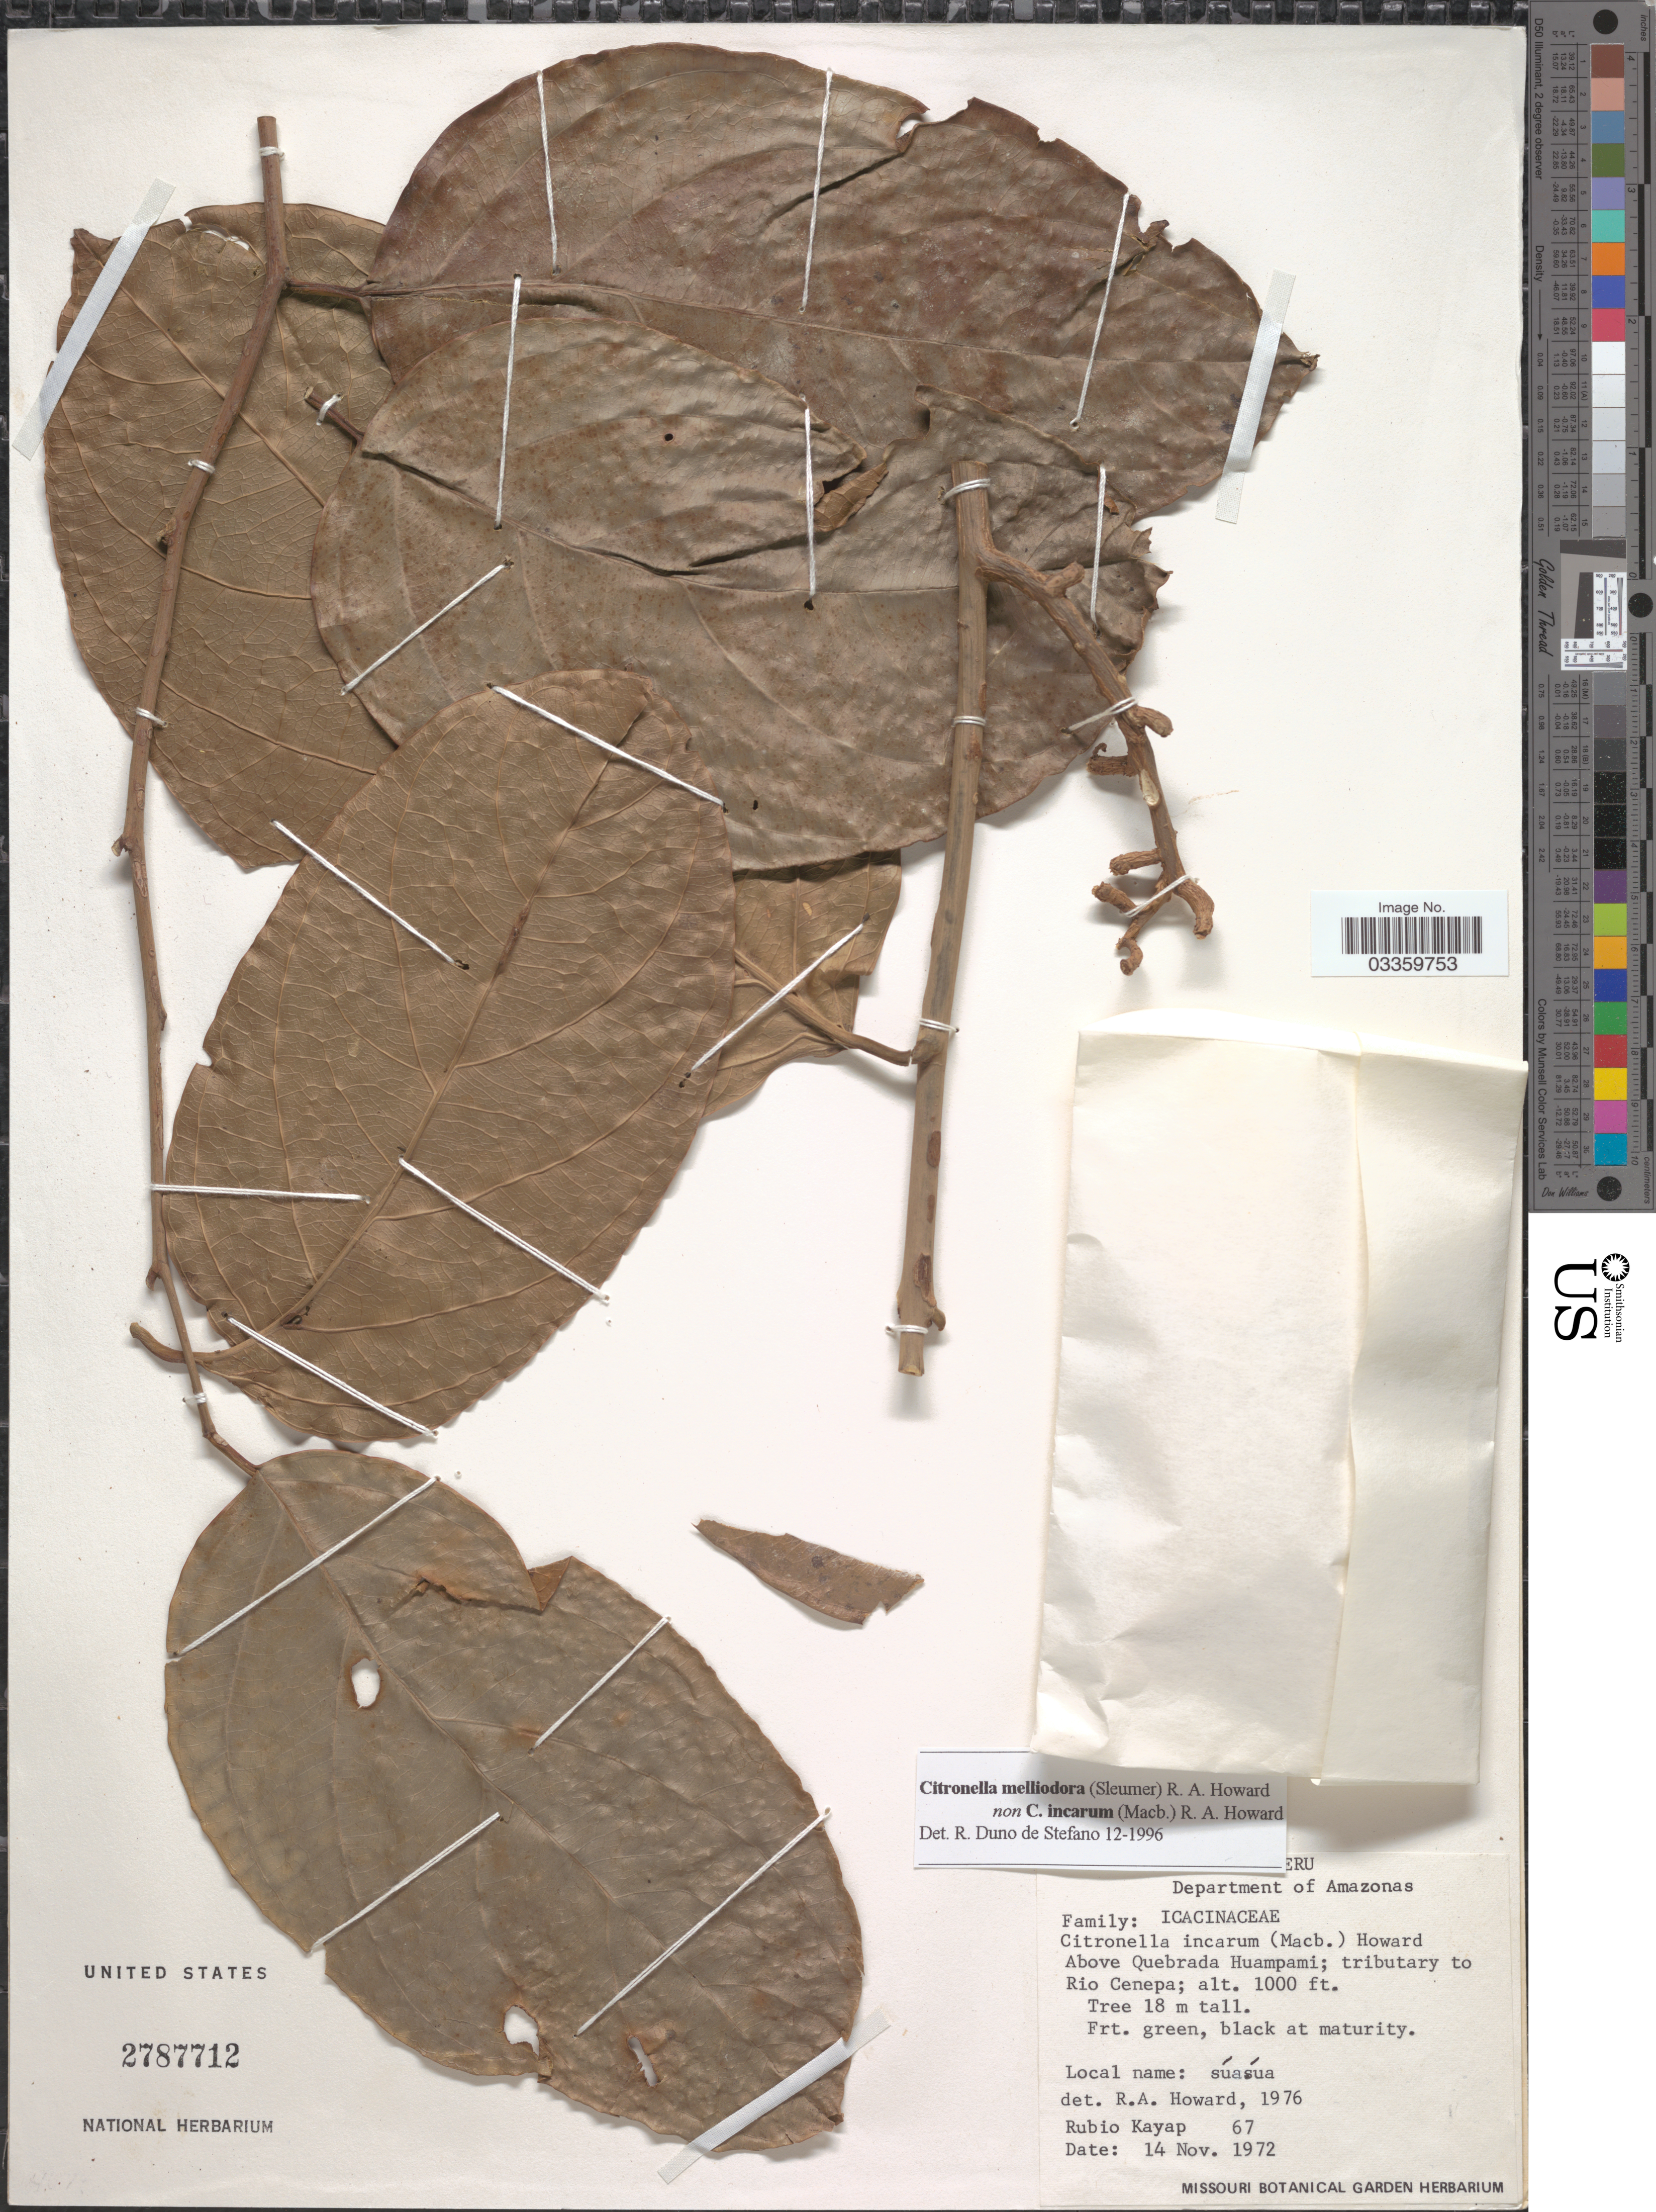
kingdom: Plantae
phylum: Tracheophyta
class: Magnoliopsida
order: Cardiopteridales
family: Cardiopteridaceae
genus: Citronella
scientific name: Citronella melliodora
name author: (Sleumer) R.A. Howard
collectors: R. Kayap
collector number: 67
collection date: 1972-11-14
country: Peru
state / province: Amazonas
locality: Department of Amazonas, Above Quebrada Huampami; tributary to Rio Cenepa.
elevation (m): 305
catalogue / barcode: US 2787712